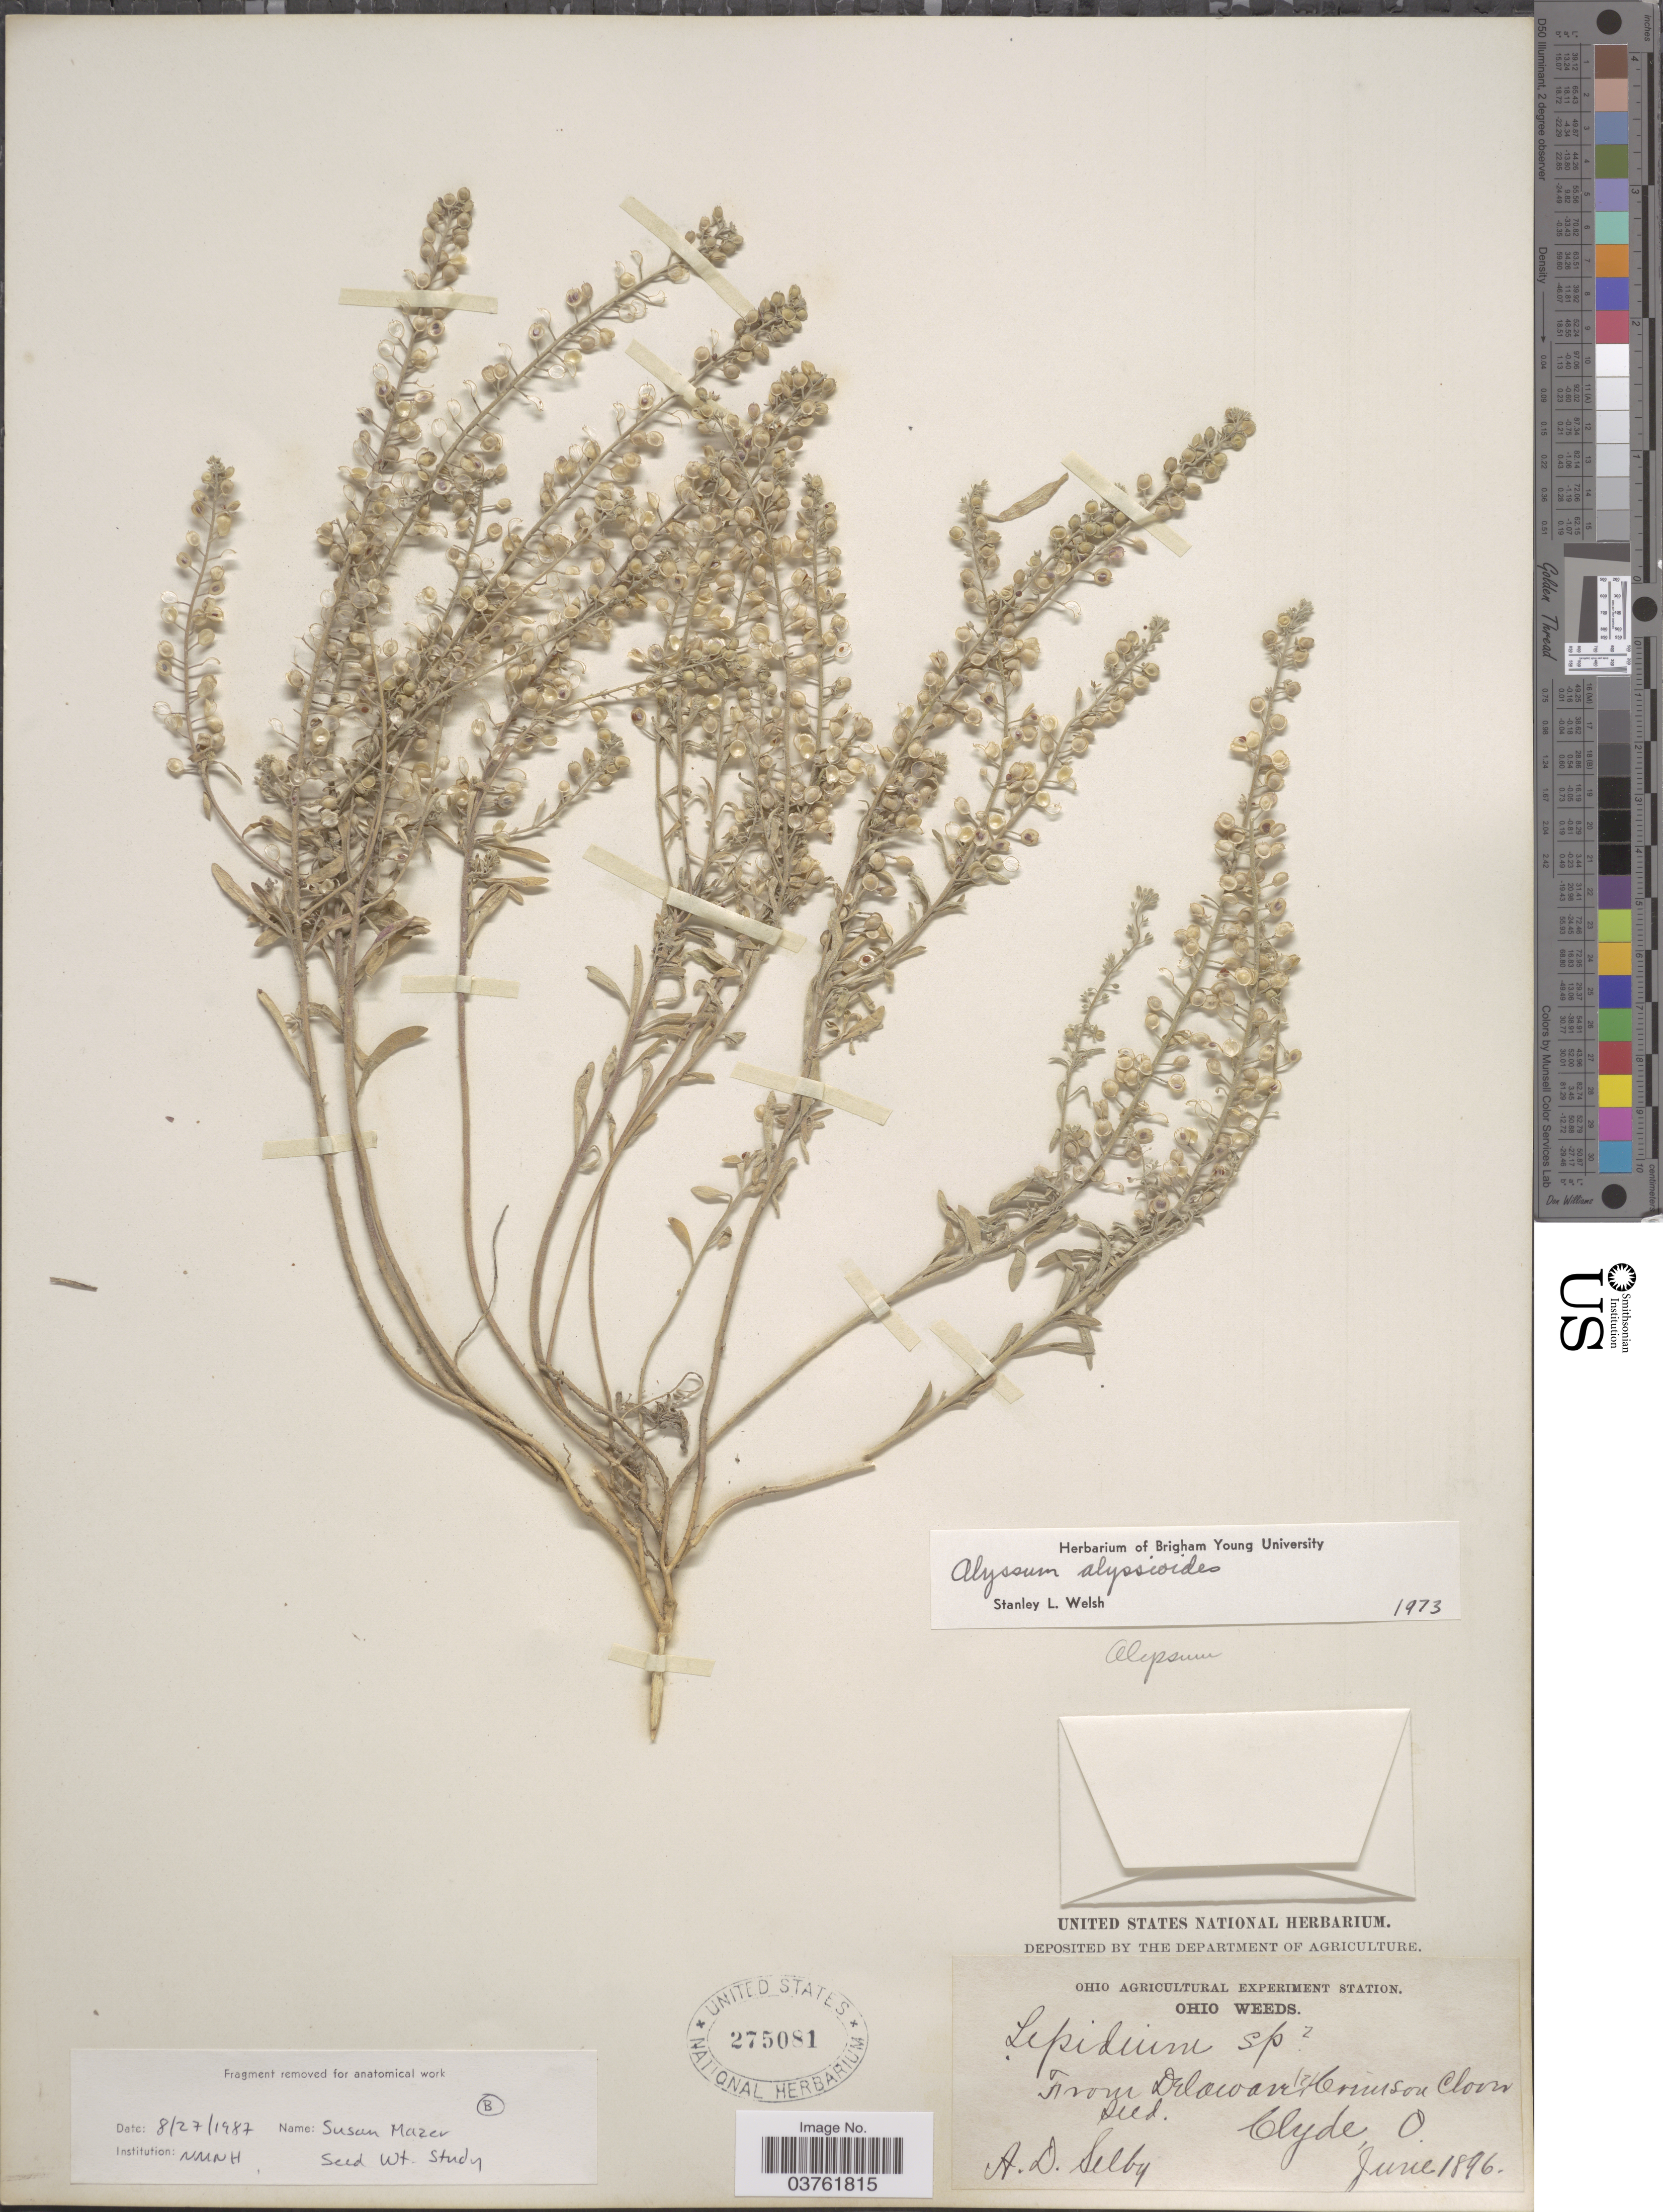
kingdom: Plantae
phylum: Tracheophyta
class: Magnoliopsida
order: Brassicales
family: Brassicaceae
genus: Alyssum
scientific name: Alyssum alyssoides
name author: (L.) L.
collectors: A. Selby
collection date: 1896-06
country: United States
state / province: Ohio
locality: From Delaware, Ind. Clyde.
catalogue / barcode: US 275081